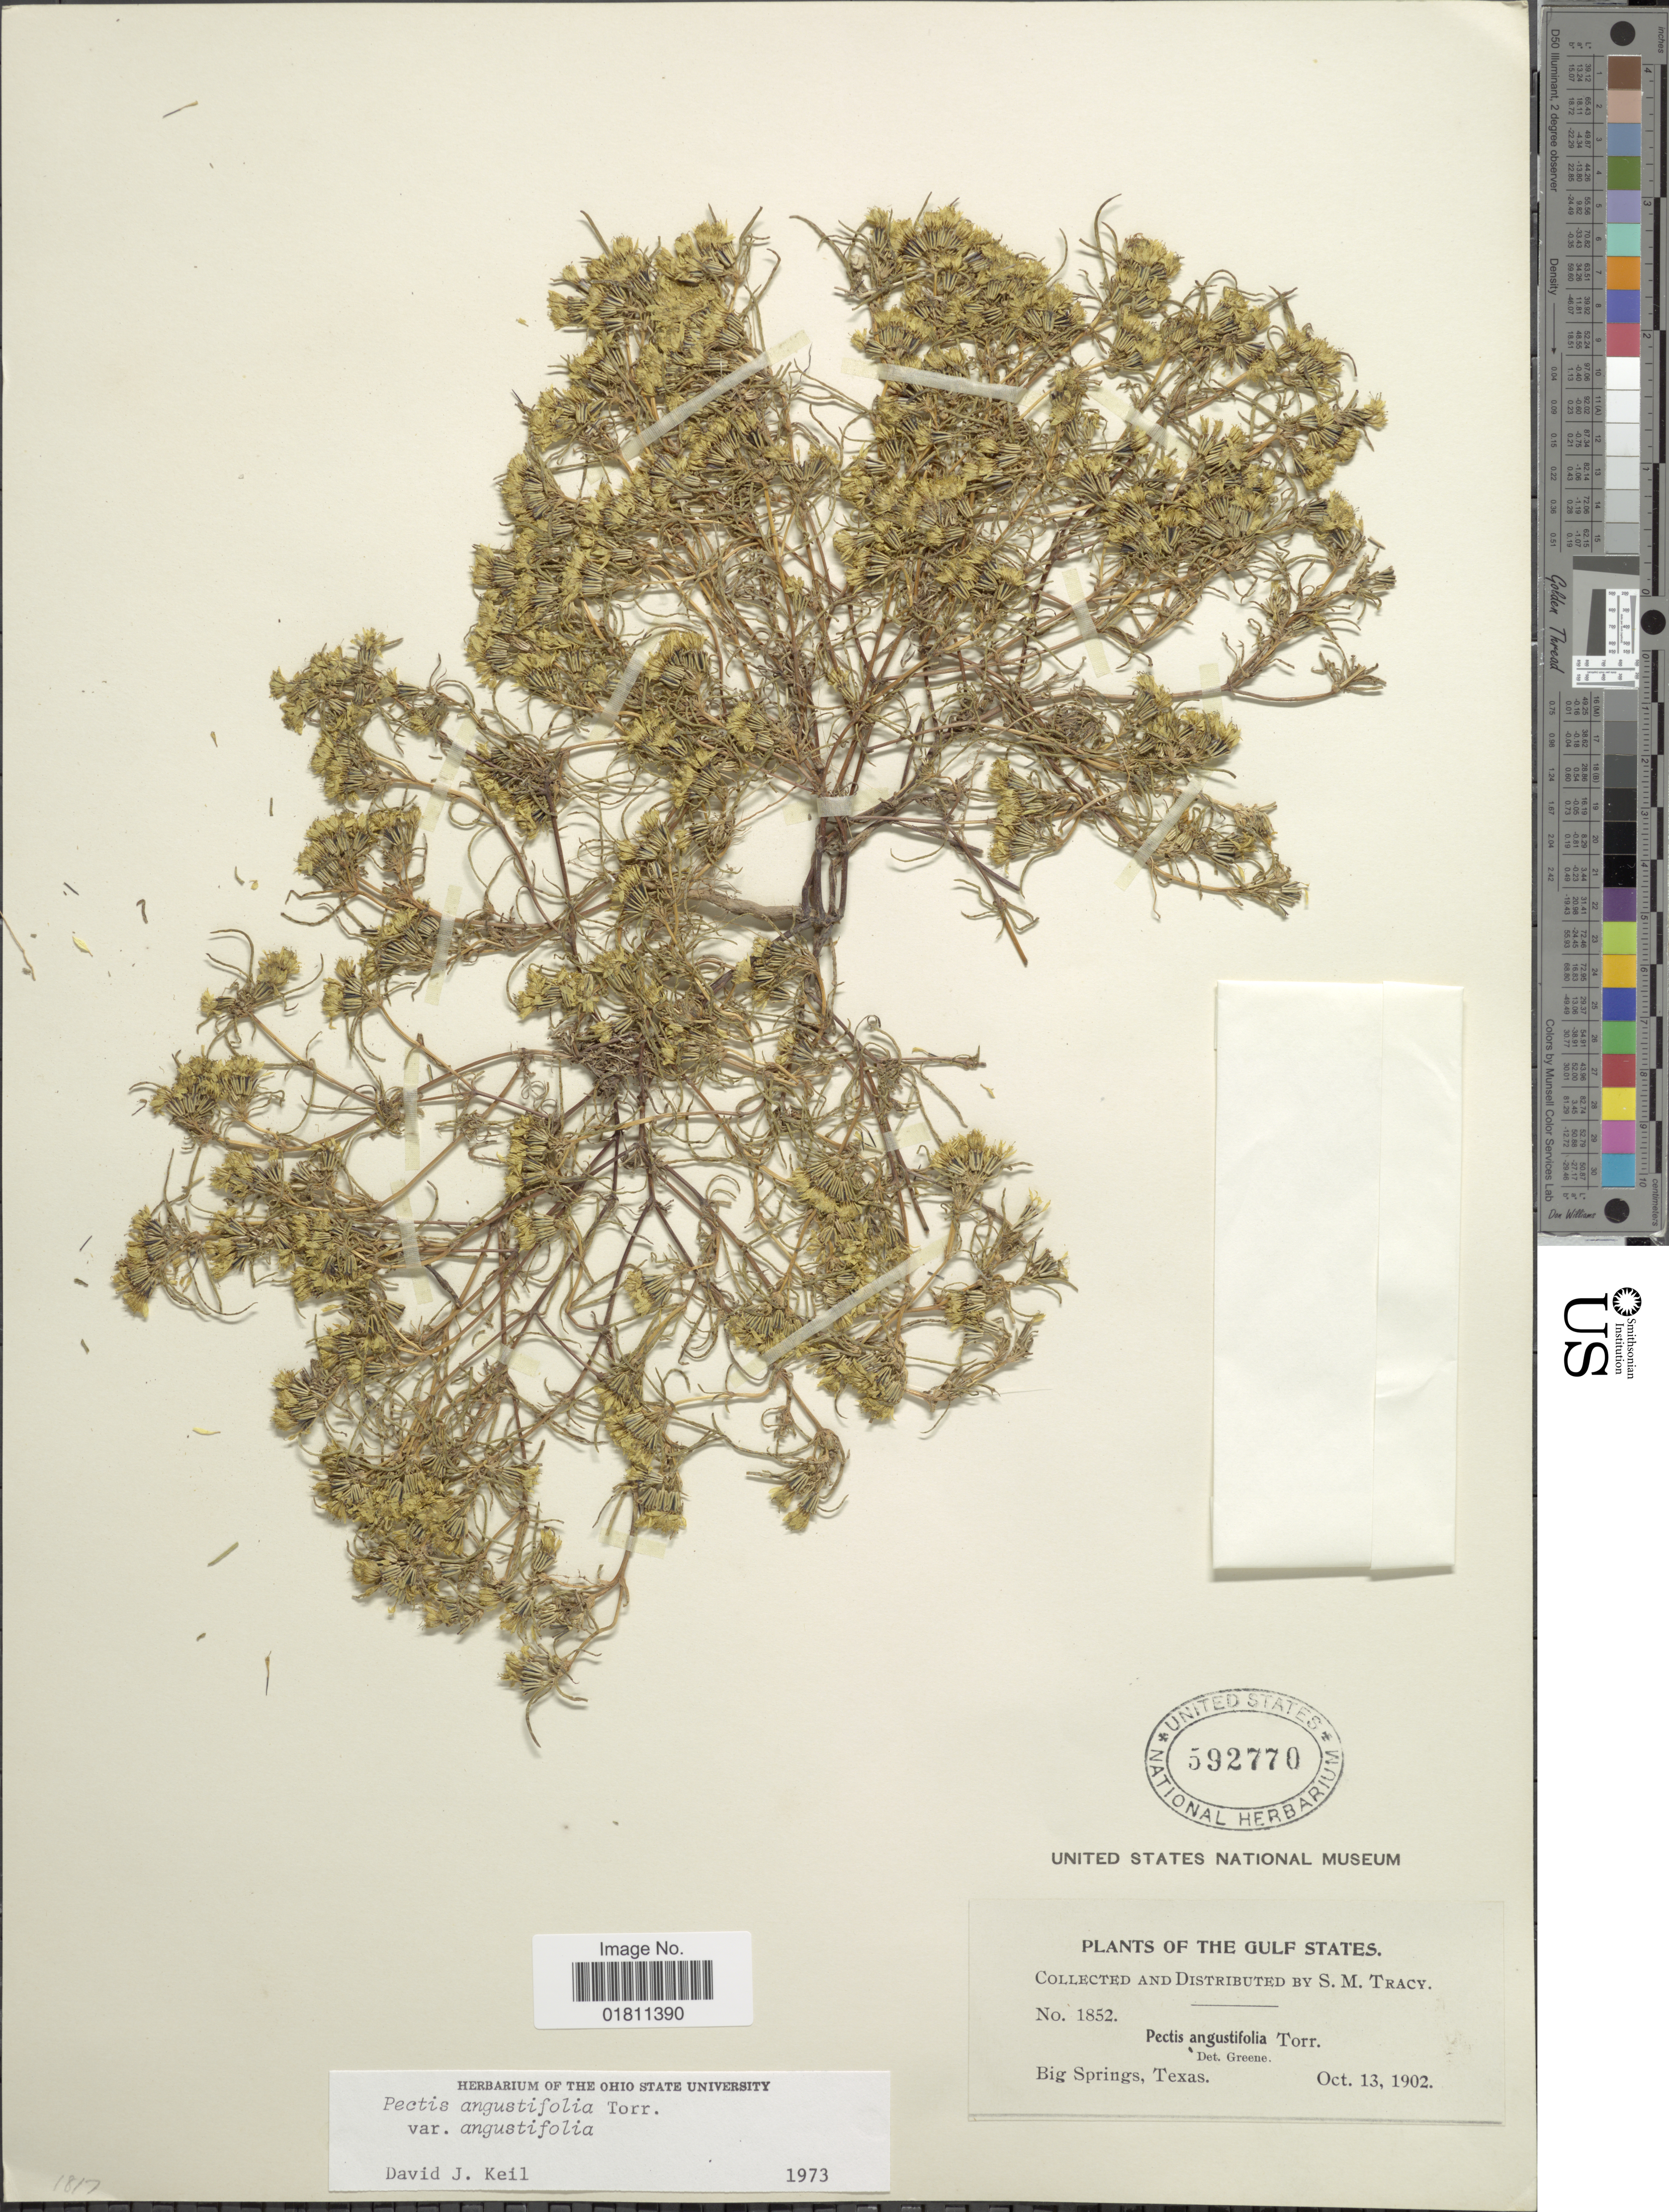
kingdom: Plantae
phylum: Tracheophyta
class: Magnoliopsida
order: Asterales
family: Asteraceae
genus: Pectis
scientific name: Pectis angustifolia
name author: Torr.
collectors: S. M. Tracy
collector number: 1852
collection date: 1902-10-13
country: United States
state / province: Texas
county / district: Howard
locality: Big Springs, Texas.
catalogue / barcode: US 592770